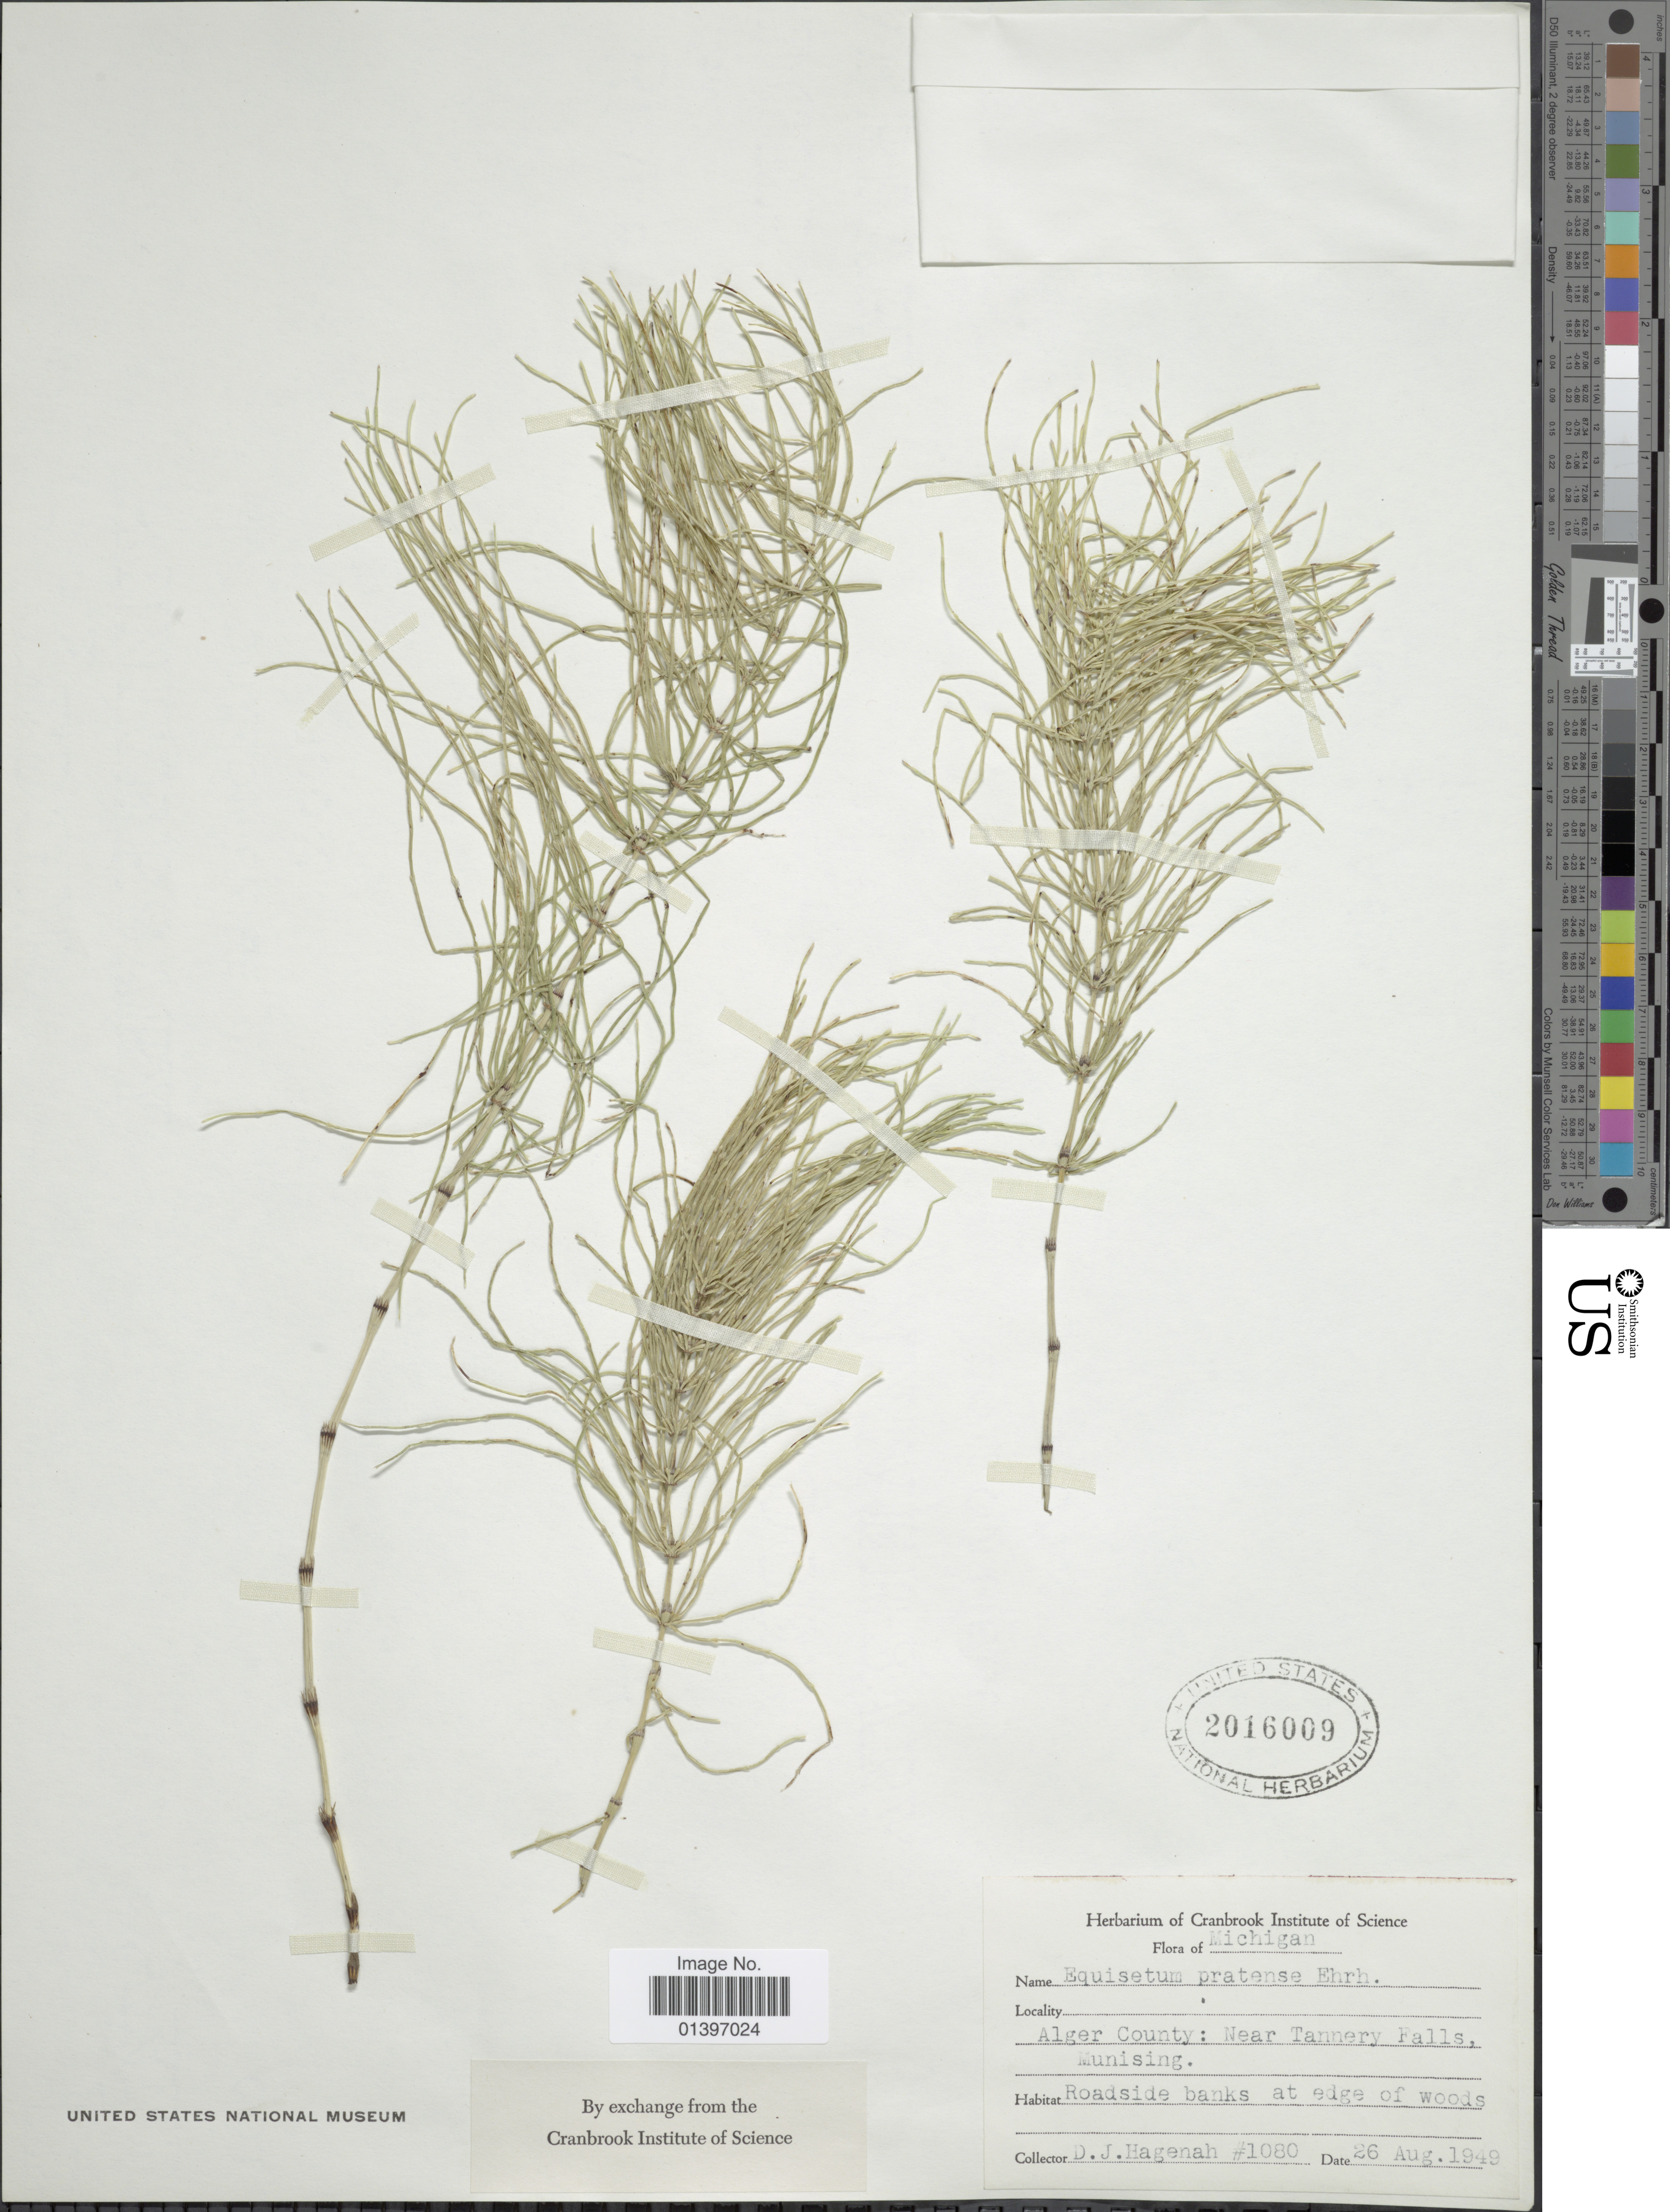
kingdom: Plantae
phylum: Tracheophyta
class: Polypodiopsida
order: Equisetales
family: Equisetaceae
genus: Equisetum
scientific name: Equisetum pratense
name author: Ehrh.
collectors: D. Hagenah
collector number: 1080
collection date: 1949-08-26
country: United States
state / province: Michigan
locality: Alger County: Near Tannery Falls, Munising, Roadside banks at edge of woods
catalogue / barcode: US 2016009